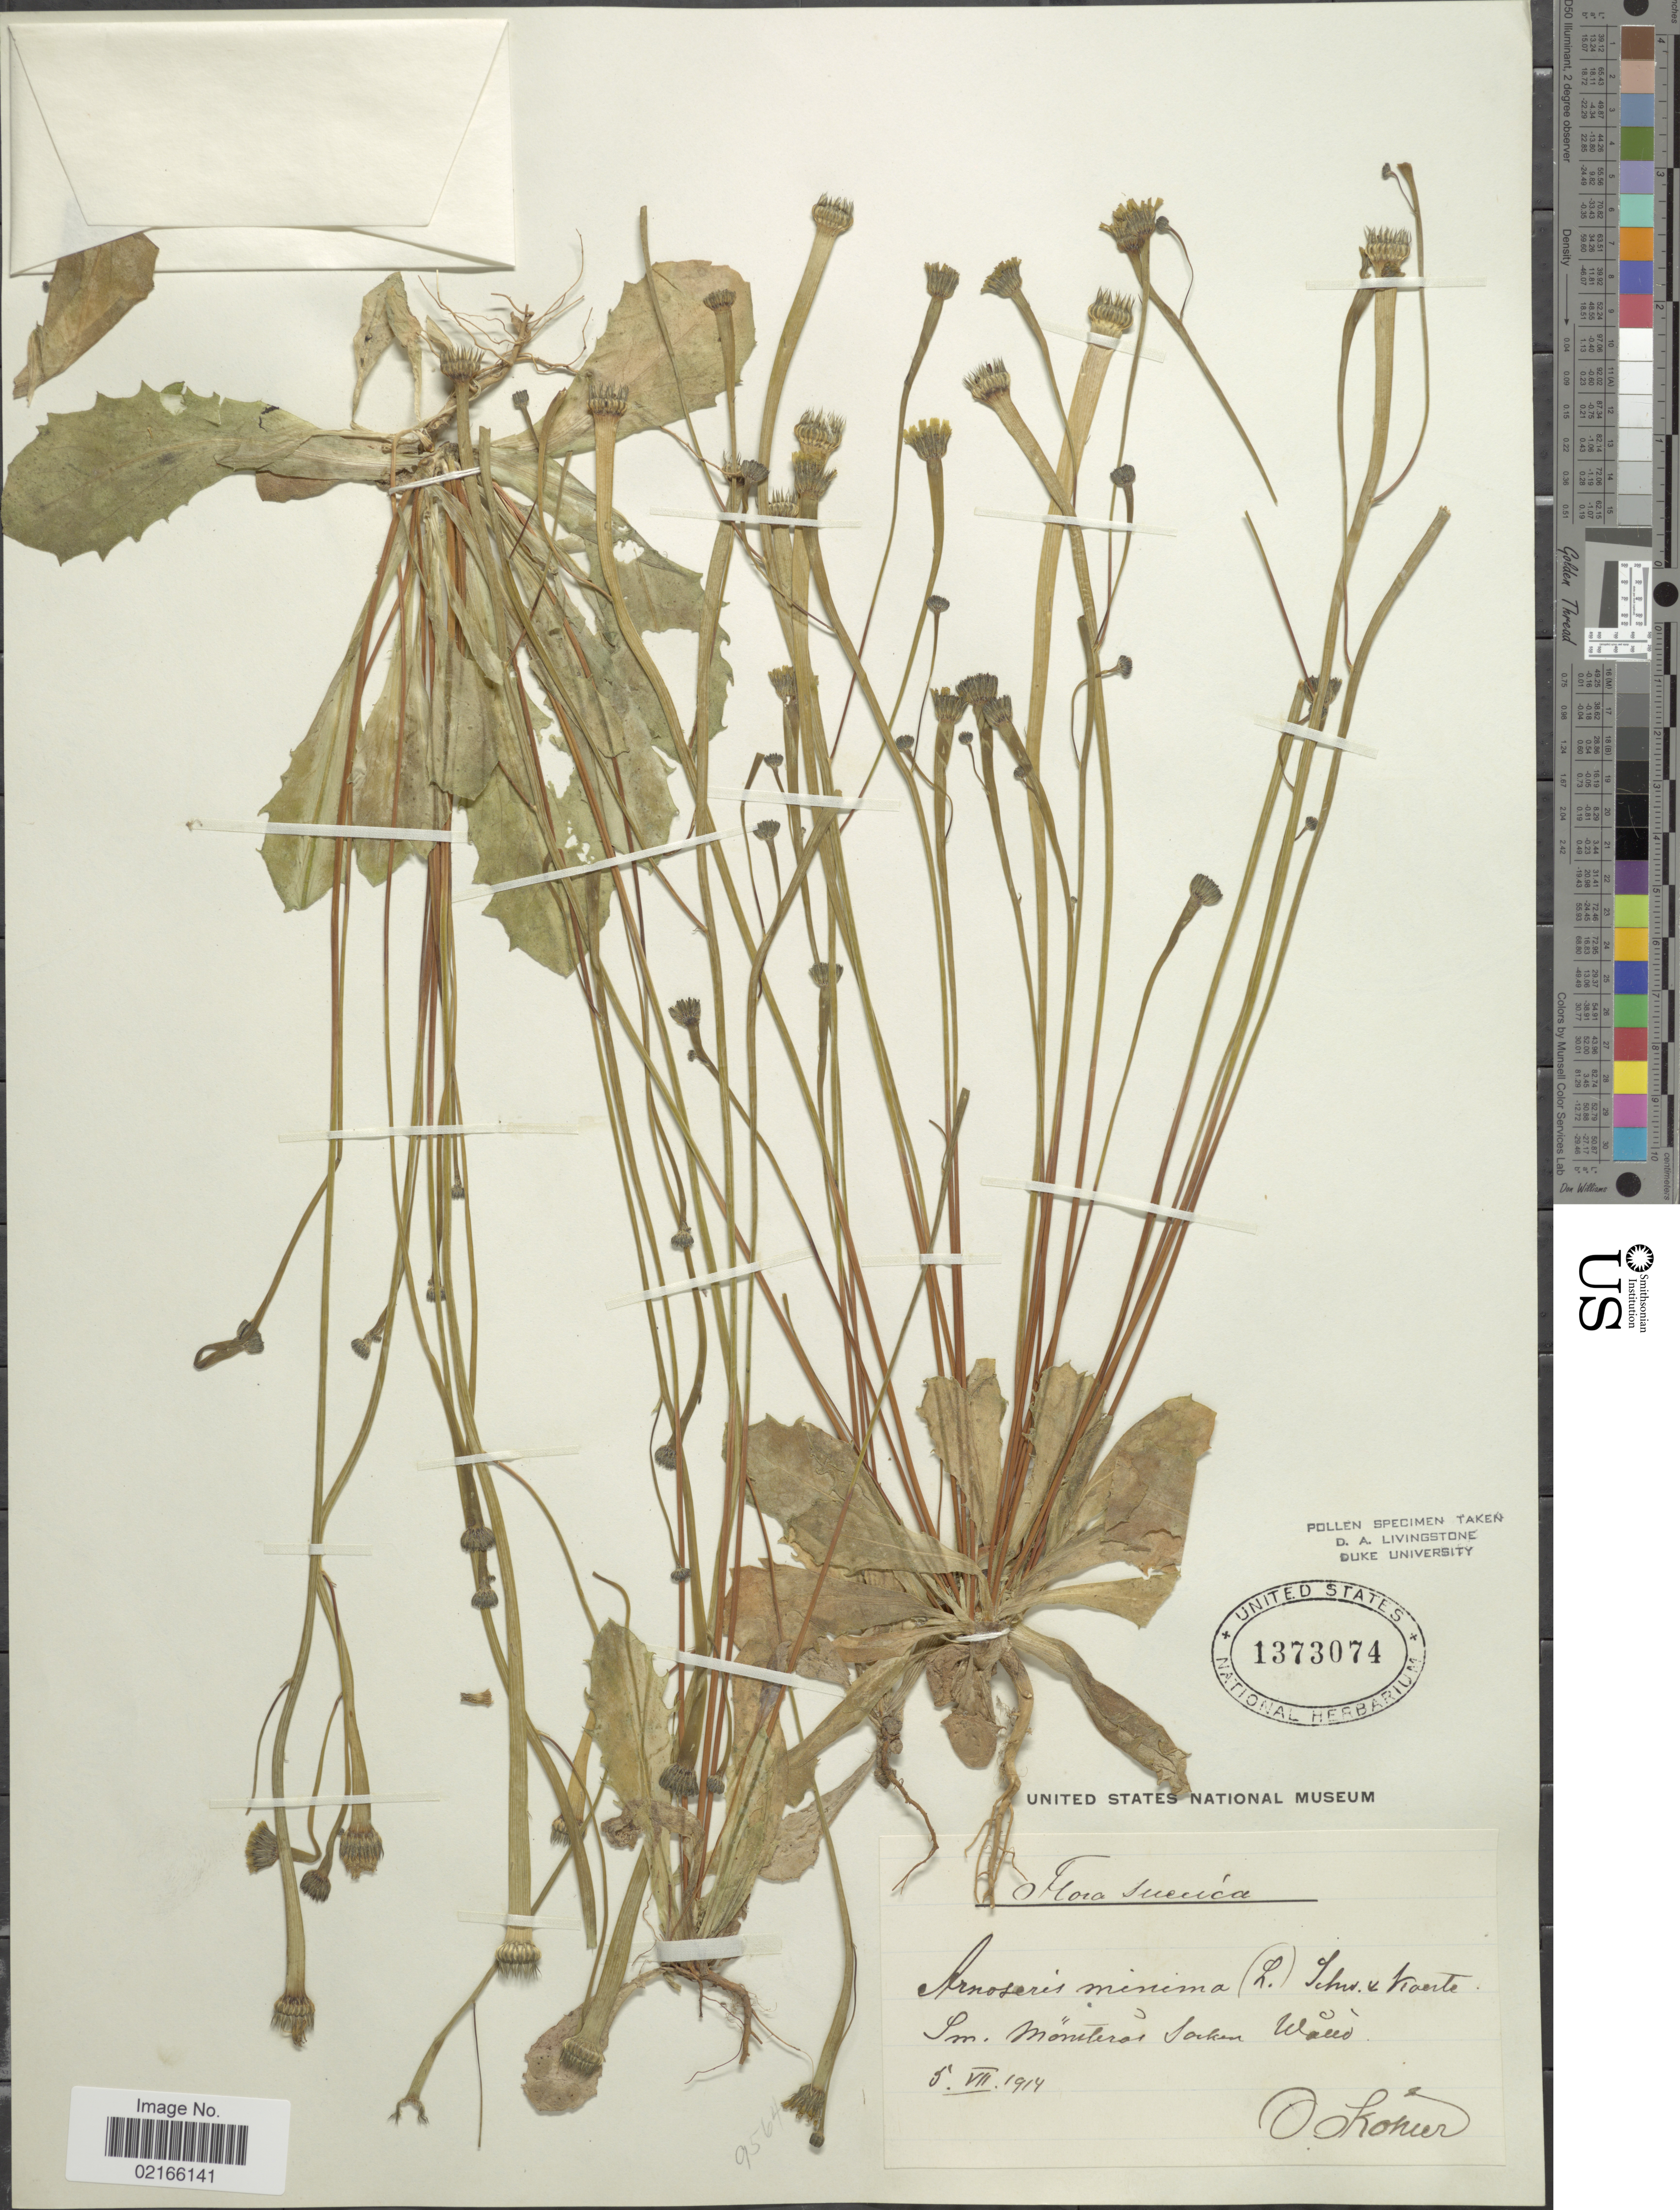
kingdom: Plantae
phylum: Tracheophyta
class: Magnoliopsida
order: Asterales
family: Asteraceae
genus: Arnoseris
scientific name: Arnoseris minima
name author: (L.) Schweigg. & Körte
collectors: O. Köhler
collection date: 1914-07-05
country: Sweden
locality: Sm. Mönsterås socken Wallo [interpreted]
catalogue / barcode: US 1373074